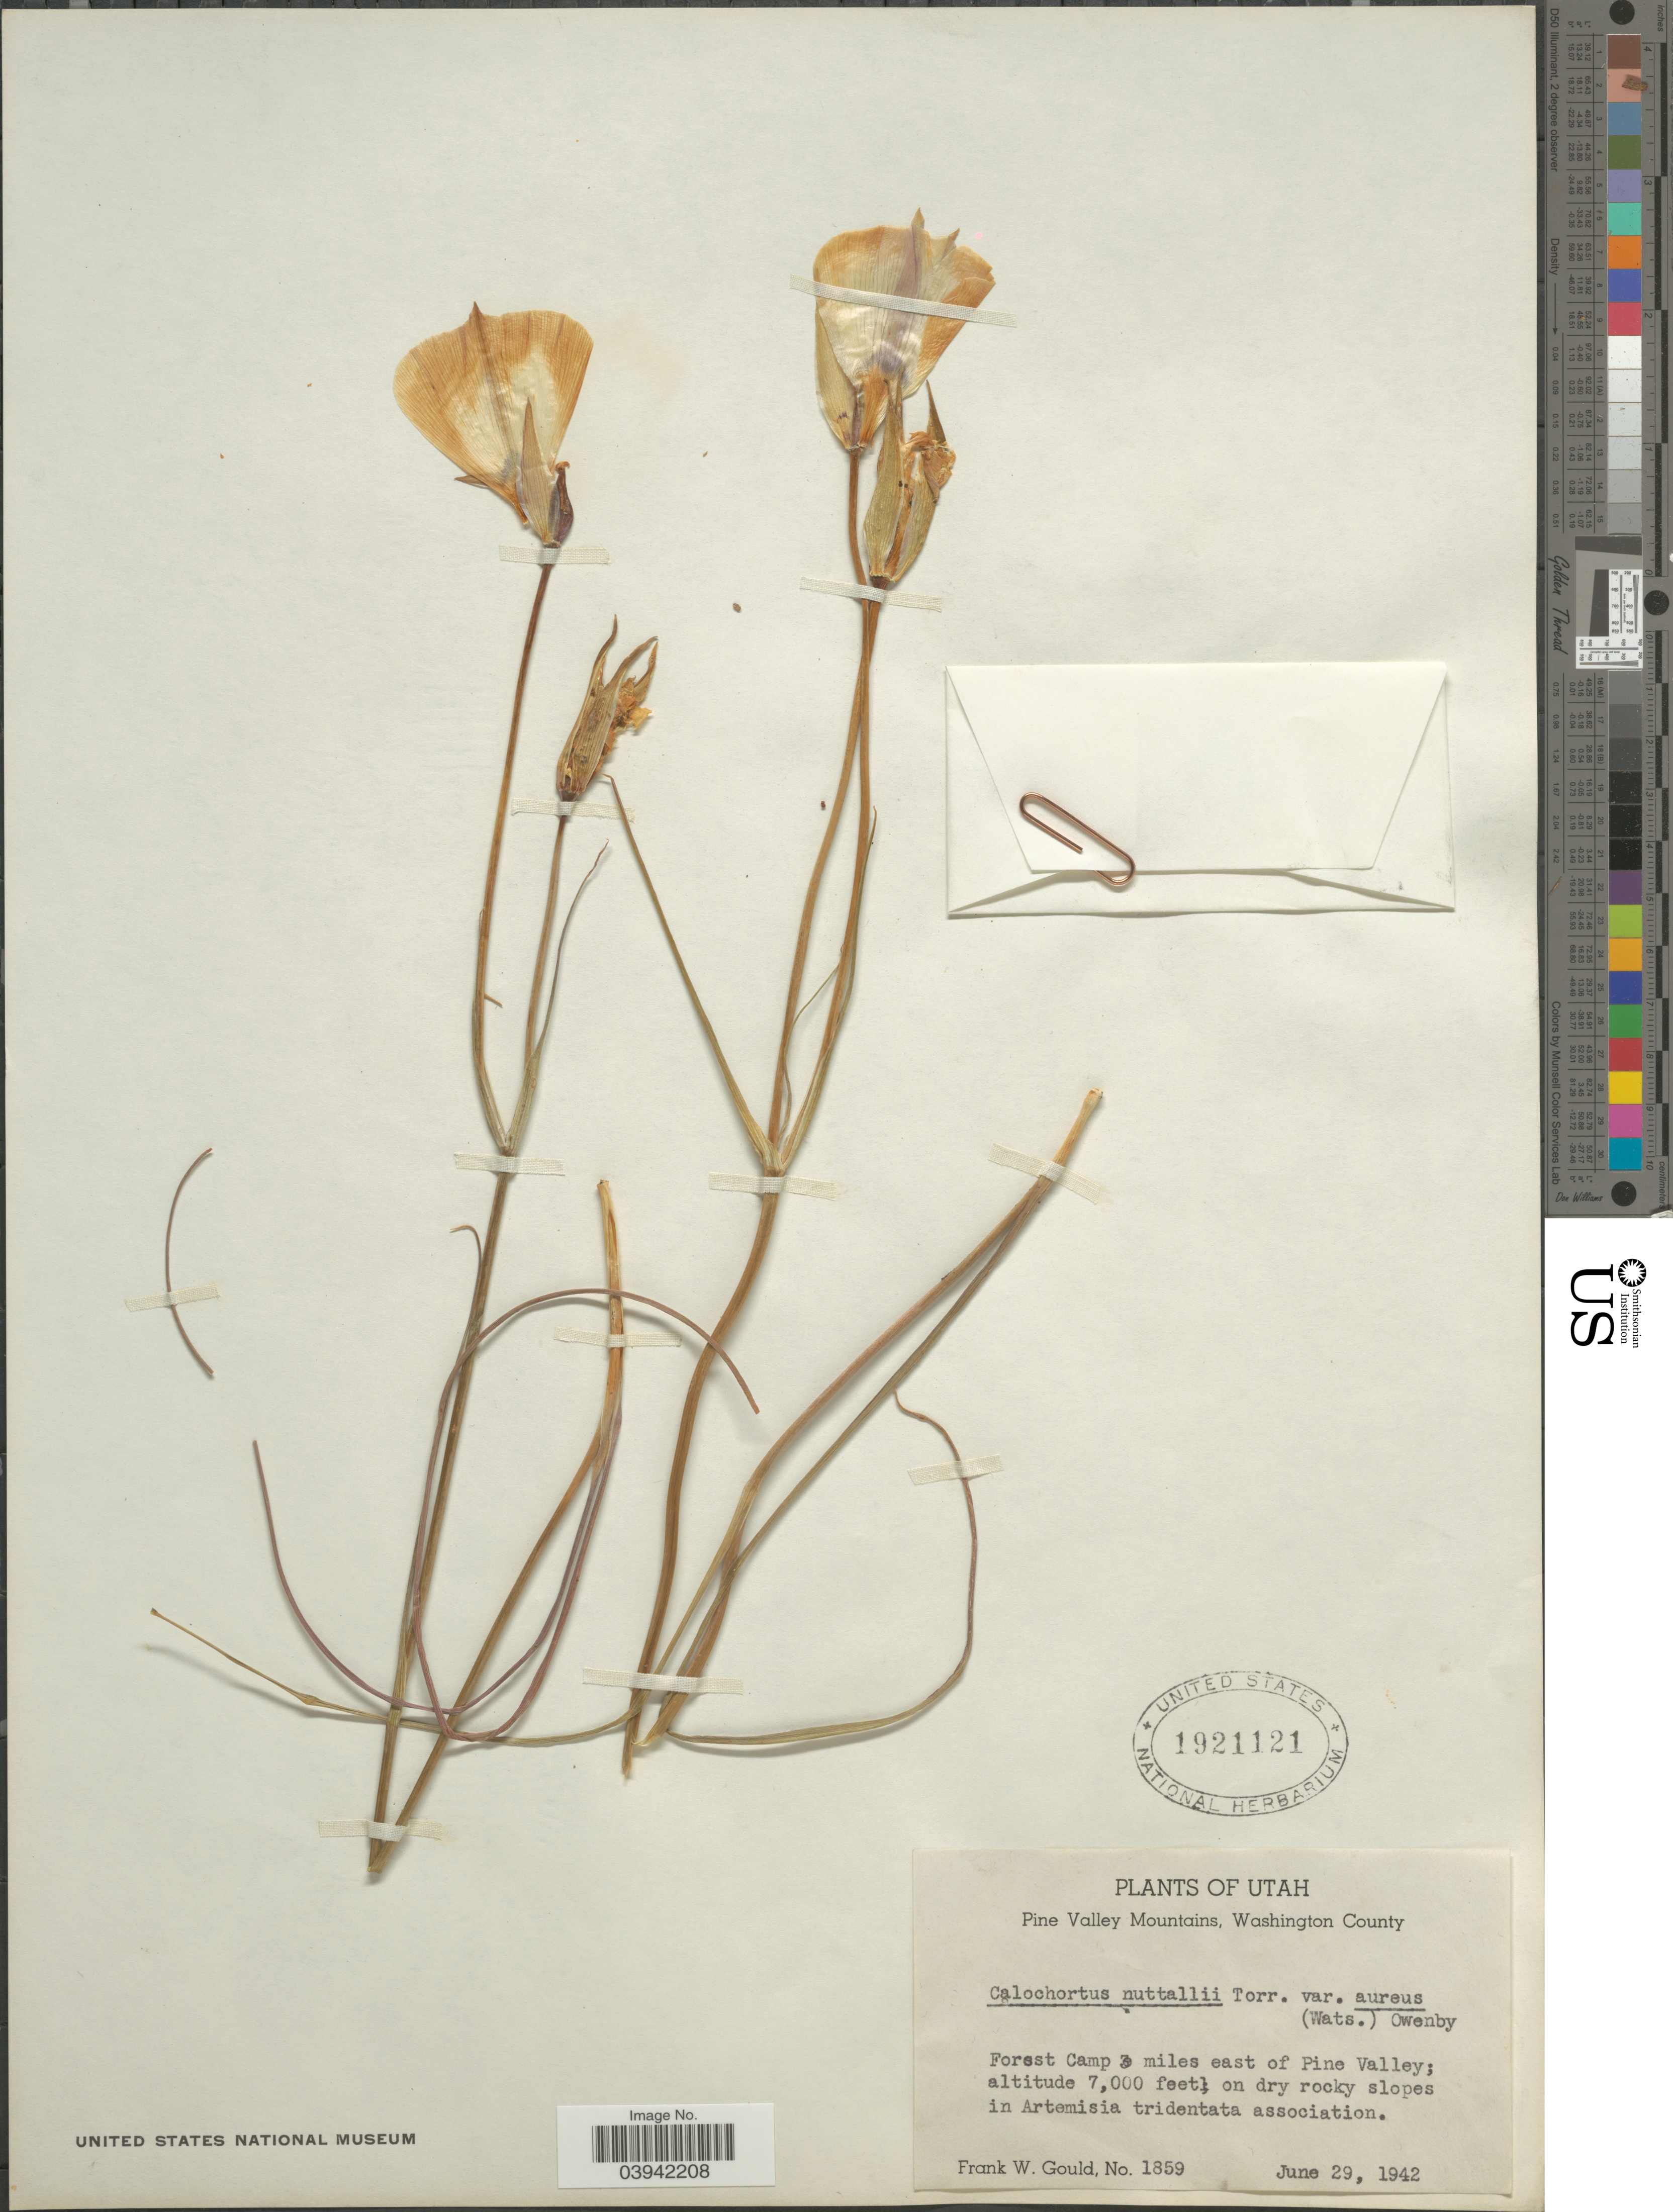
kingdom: Plantae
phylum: Tracheophyta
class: Liliopsida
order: Liliales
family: Liliaceae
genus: Calochortus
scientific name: Calochortus ambiguus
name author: (M.E. Jones) Ownbey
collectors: F. W. Gould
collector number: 1859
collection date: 1942-06-29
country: United States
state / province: Utah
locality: Pine Valley Mountains, Washington County. Forest Camp 3 miles east of Pine Valley.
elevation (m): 2134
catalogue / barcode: US 1921121